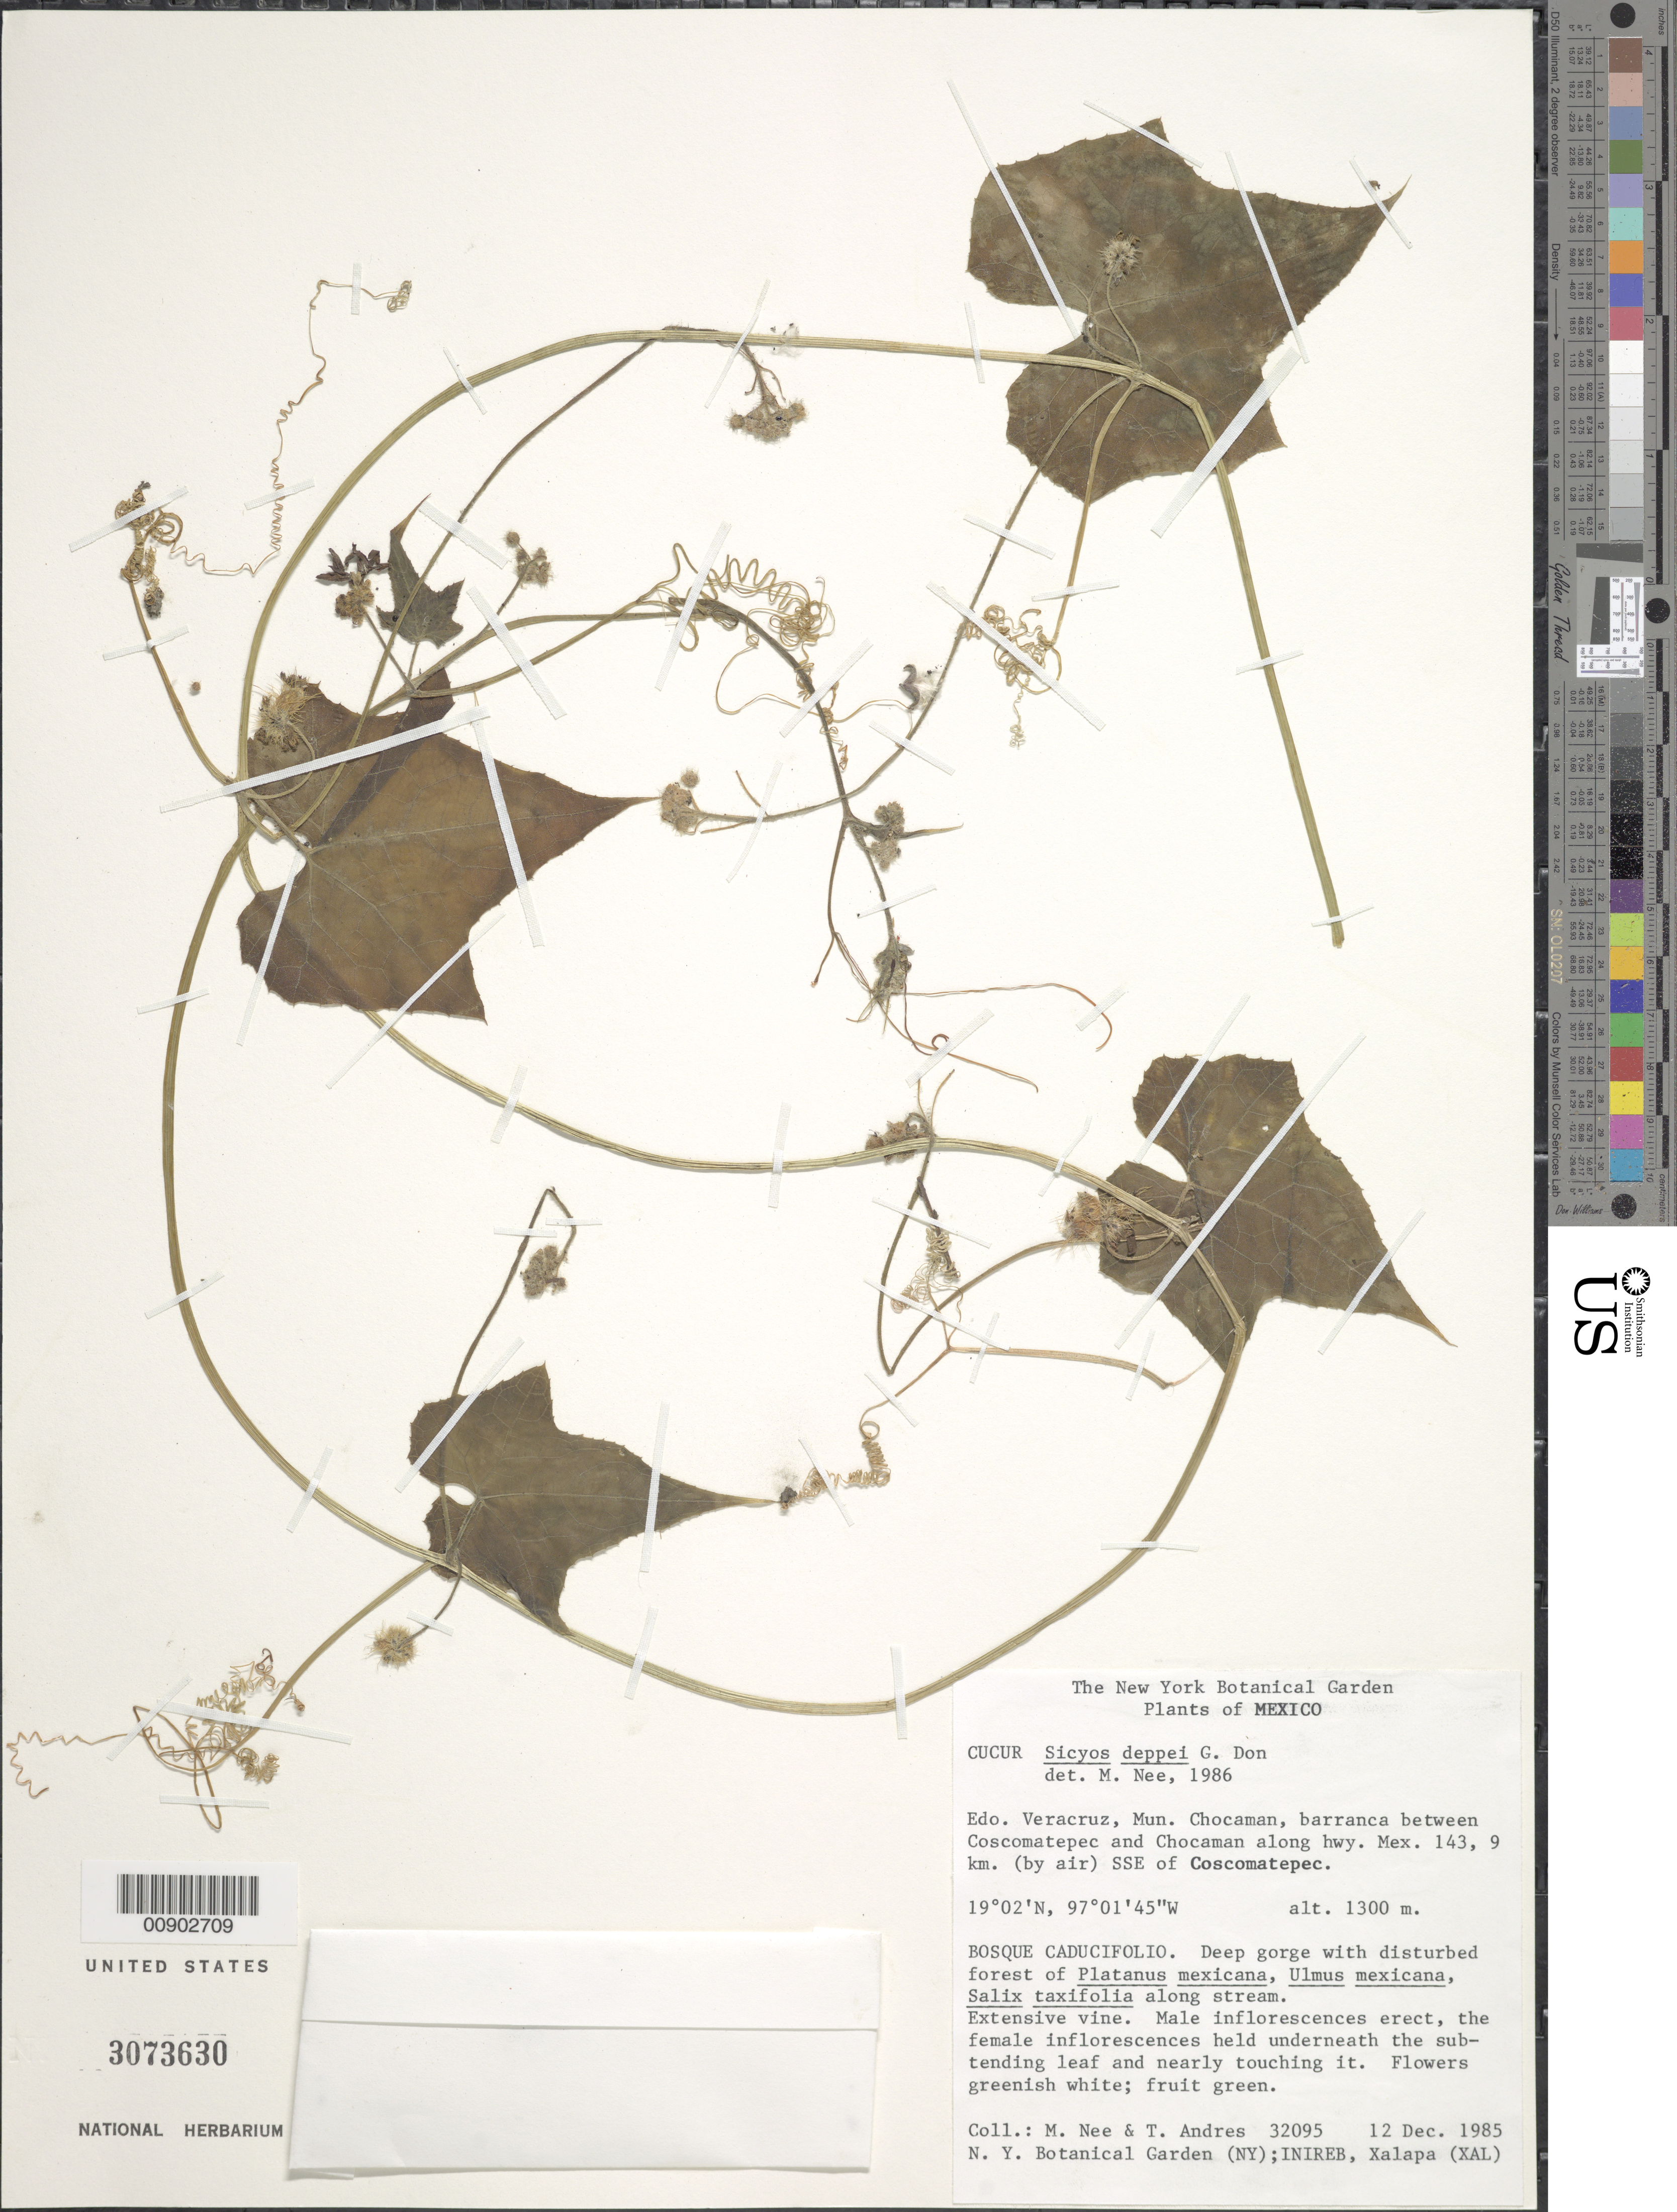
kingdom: Plantae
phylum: Tracheophyta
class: Magnoliopsida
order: Cucurbitales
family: Cucurbitaceae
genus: Sicyos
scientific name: Sicyos deppei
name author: G. Don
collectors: M. Nee & T. Andres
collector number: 32095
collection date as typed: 12 Dec 1985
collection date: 1985-12-12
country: Mexico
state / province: Veracruz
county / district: Chocamán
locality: Veracruz, Mun. Chocamán, barranca between Coscomatepec and Chocamán along hwy. Mex. 143, 9 km. (by air) SSE of Coscomatepec.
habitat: Bosque caducifolio. Deep gorge with disturbed forest of Platanus mexicana, Ulmus mexicana, Salix taxifolia along stream.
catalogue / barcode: US 3073630